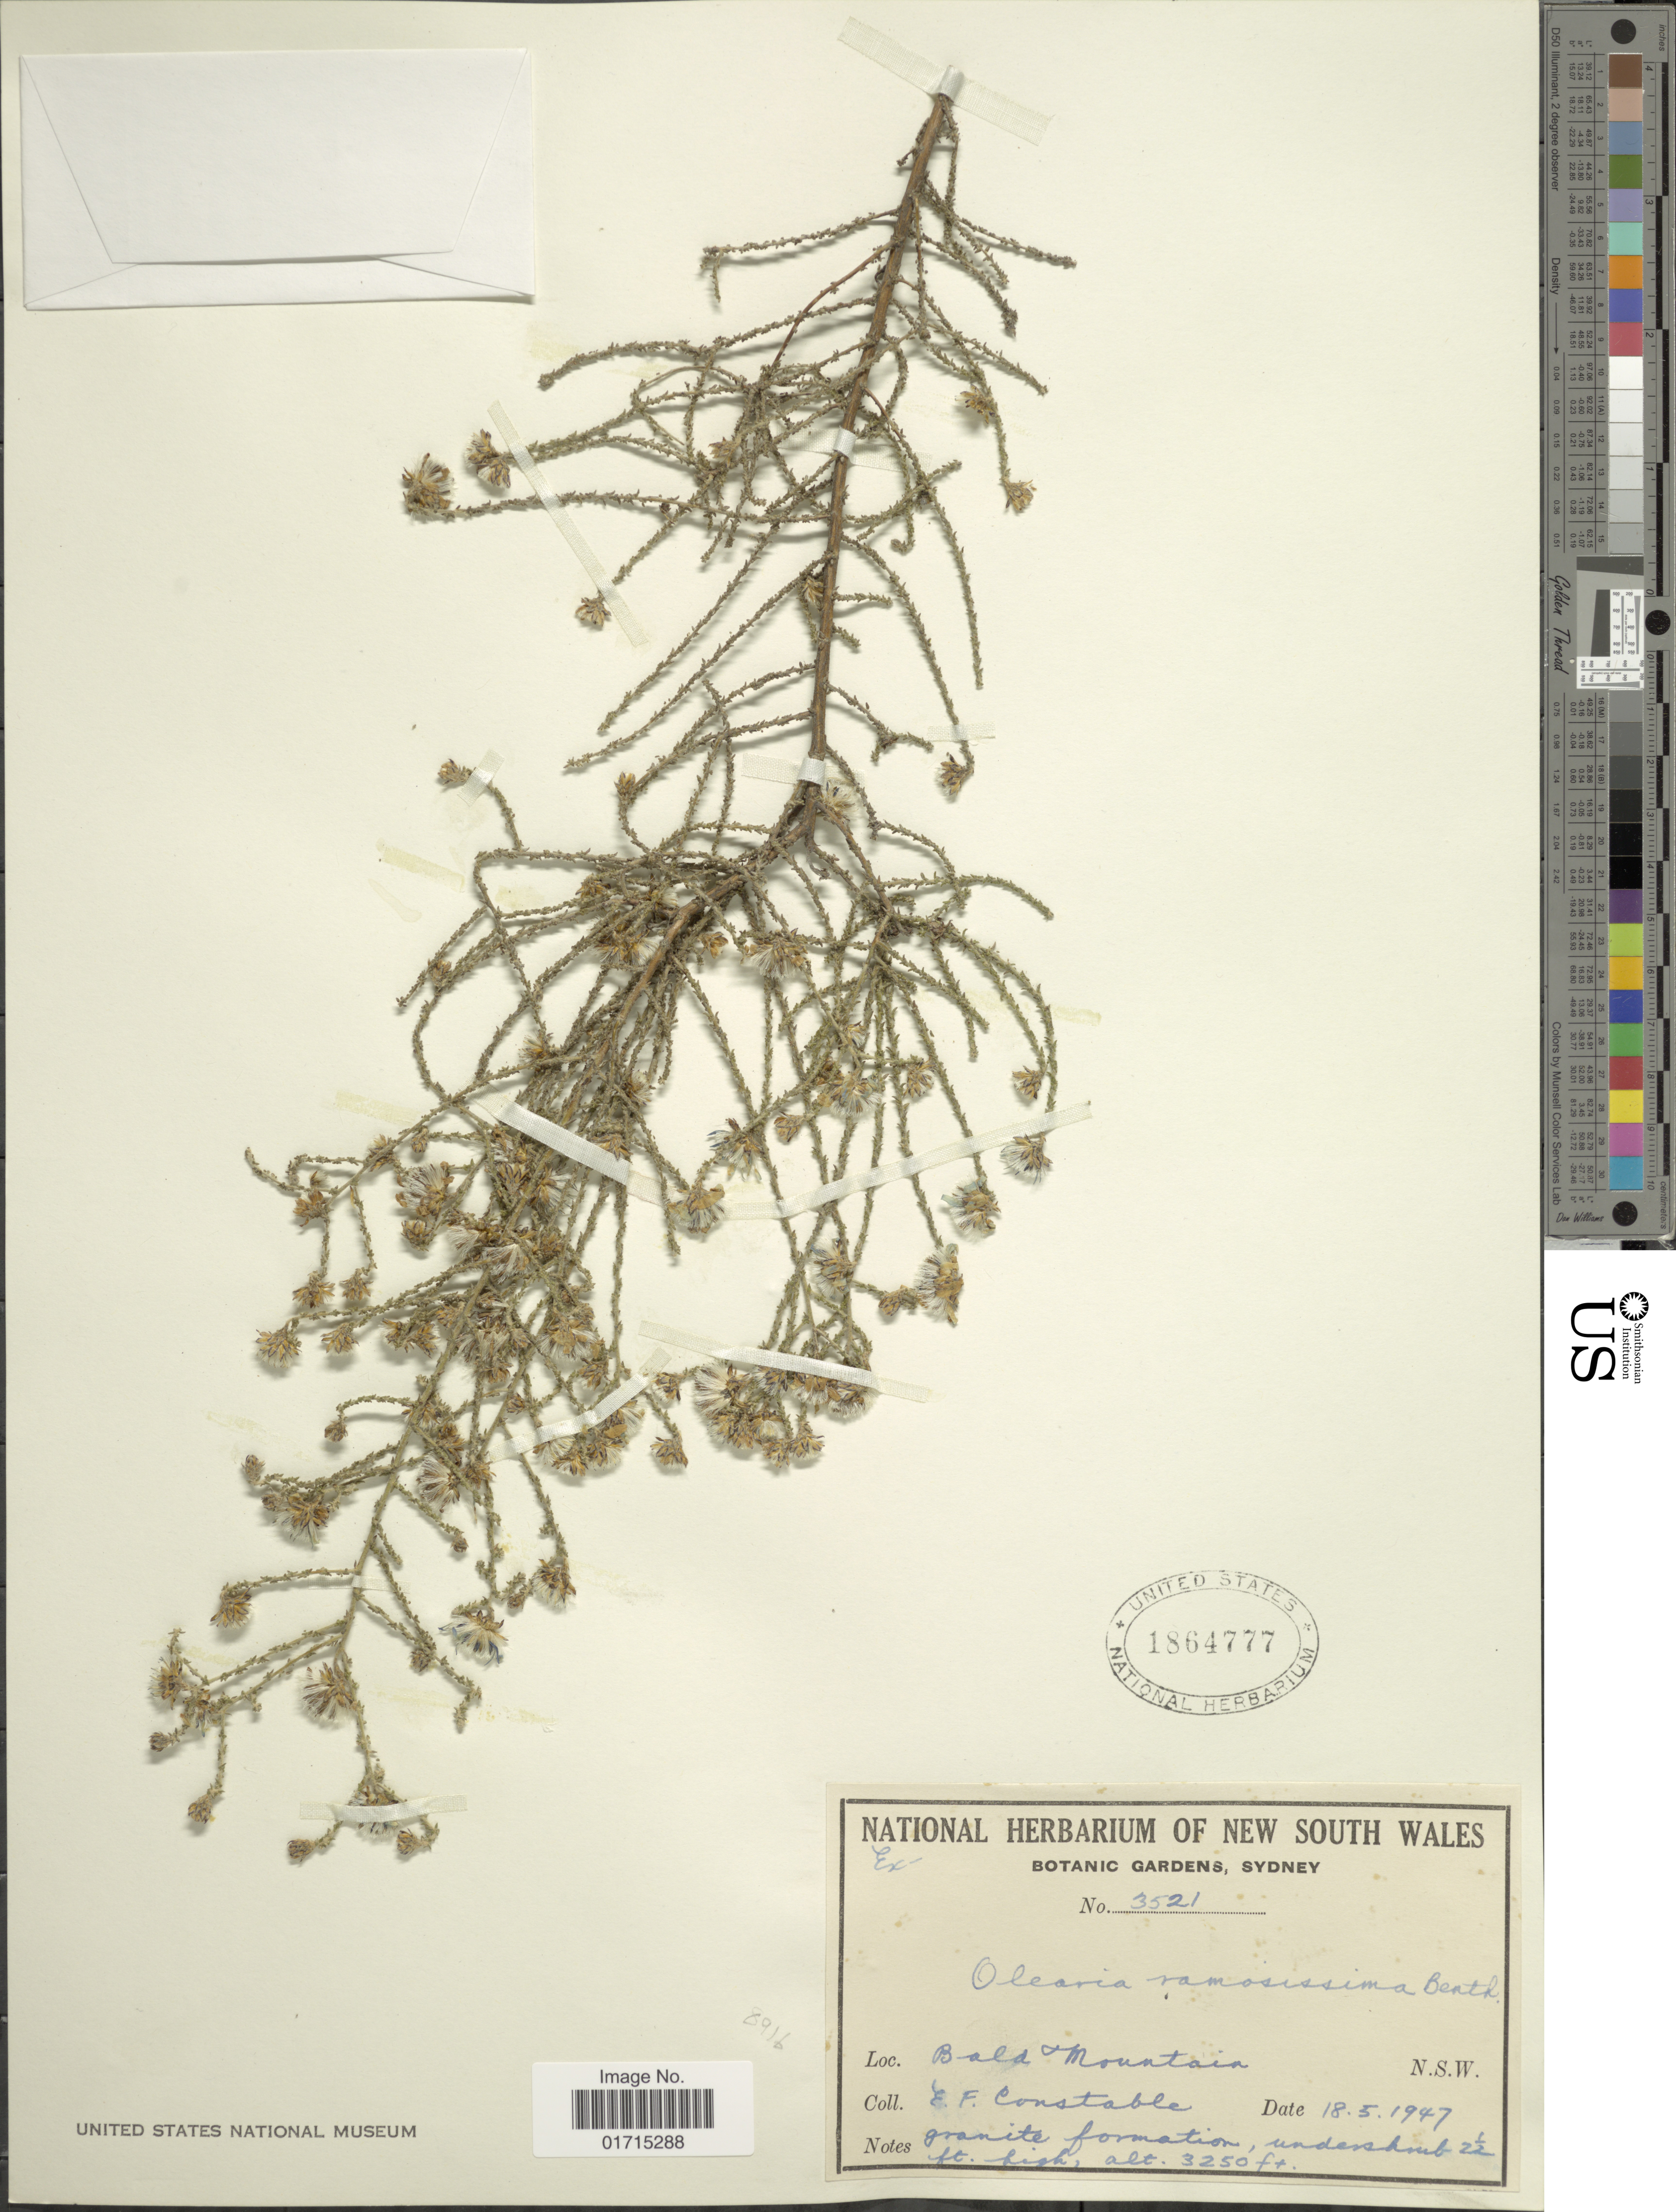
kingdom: Plantae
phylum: Tracheophyta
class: Magnoliopsida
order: Asterales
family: Asteraceae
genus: Olearia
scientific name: Olearia ramosissima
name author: Benth.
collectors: E. F. Constable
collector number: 3521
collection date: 1947-05-18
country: Australia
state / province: New South Wales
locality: Bald Mountain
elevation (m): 991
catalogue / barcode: US 1864777